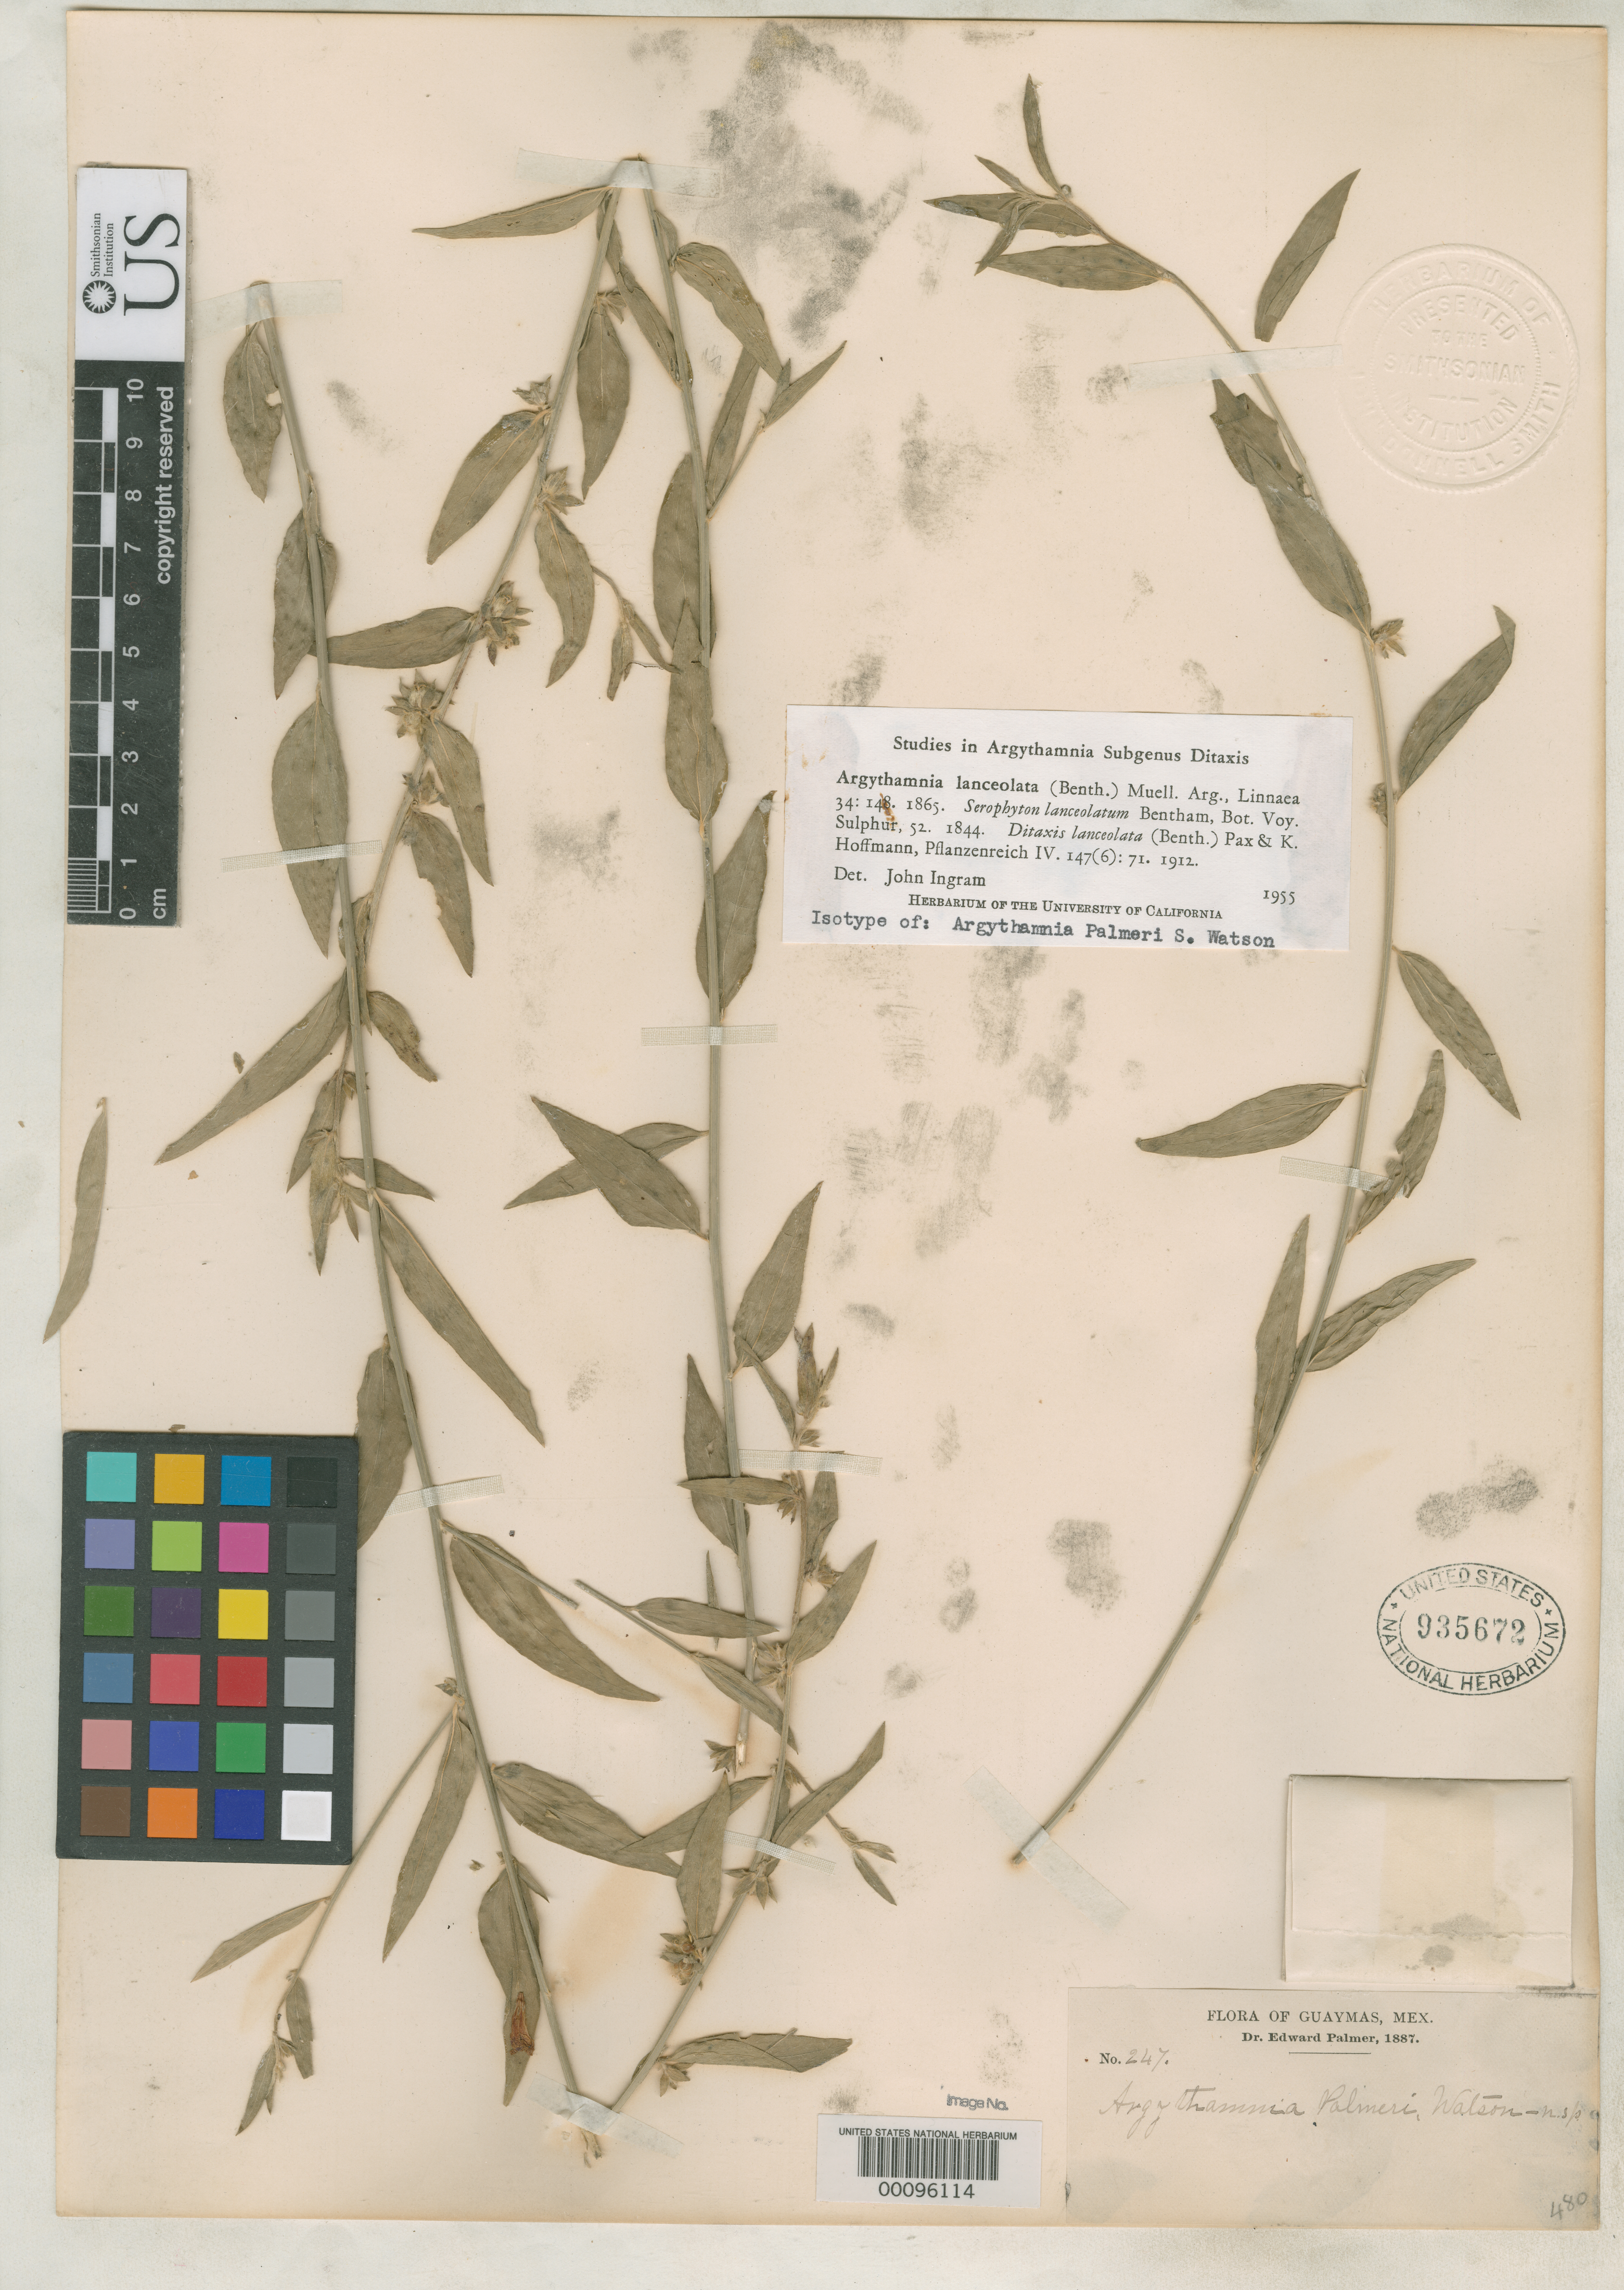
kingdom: Plantae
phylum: Tracheophyta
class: Magnoliopsida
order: Malpighiales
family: Euphorbiaceae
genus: Argythamnia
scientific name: Argythamnia palmeri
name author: S. Watson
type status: Isotype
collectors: E. Palmer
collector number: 247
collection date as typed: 1887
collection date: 1887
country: Mexico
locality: E of Monserrat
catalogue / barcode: US 935672